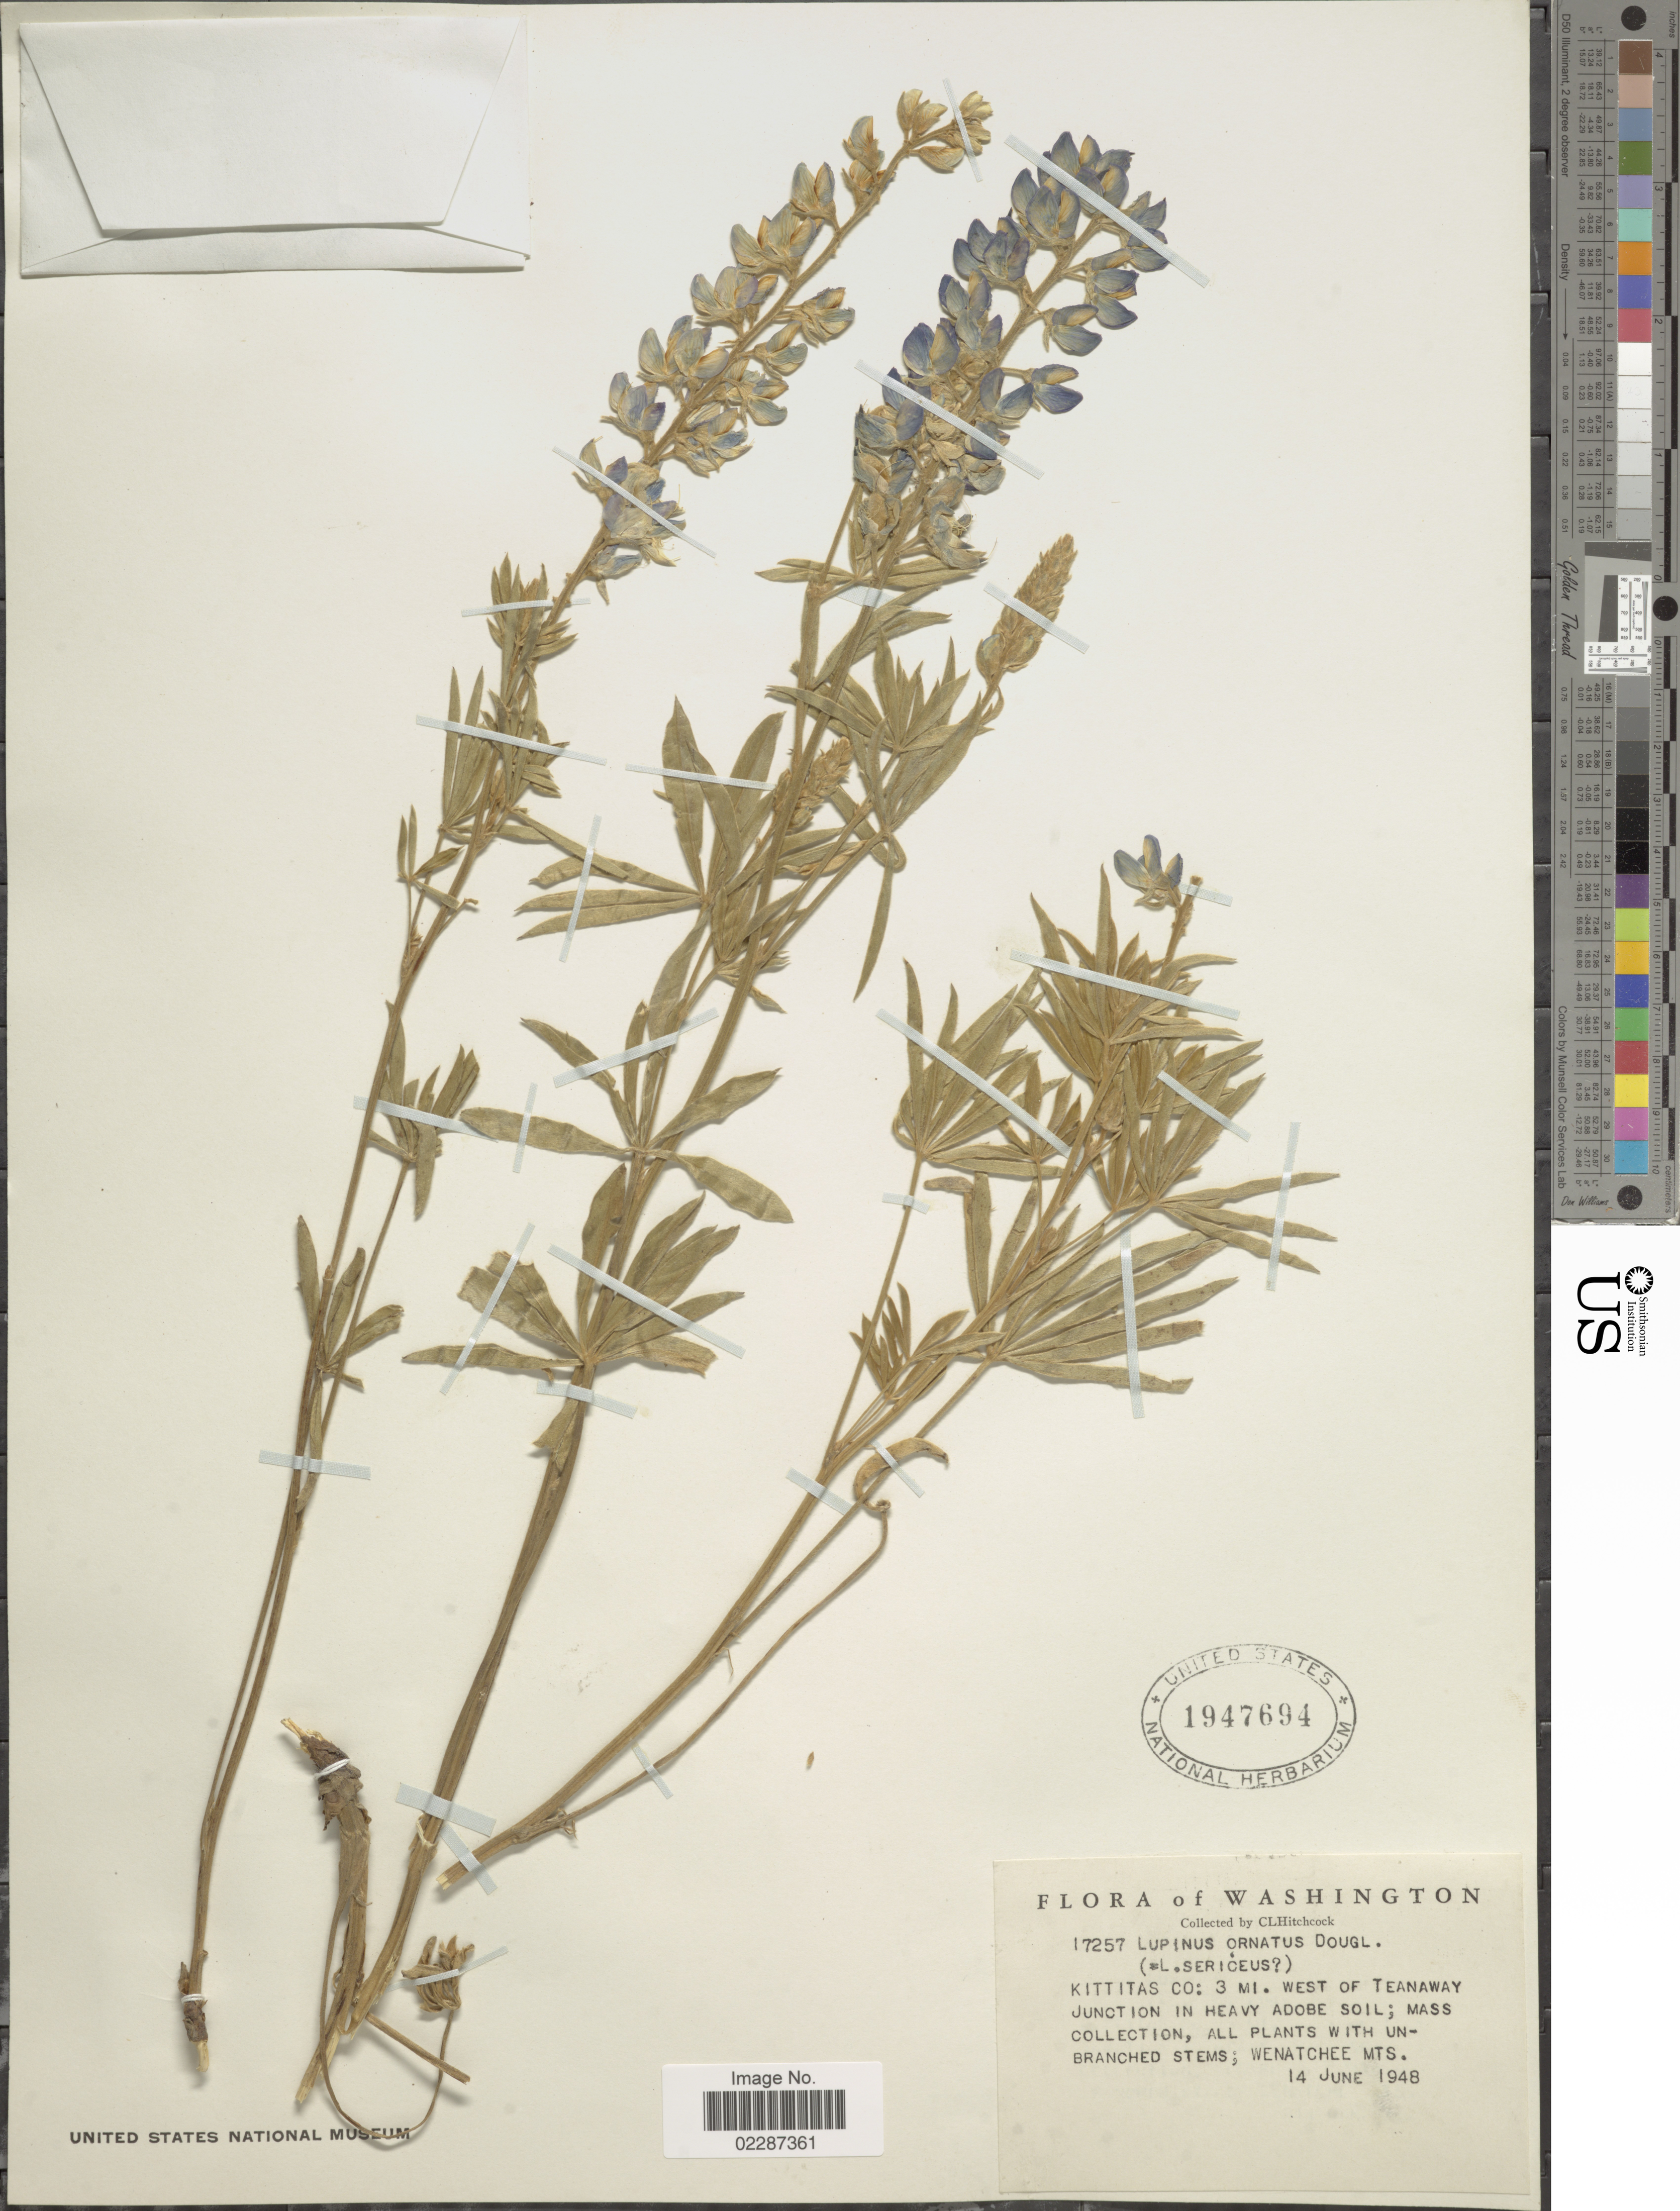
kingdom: Plantae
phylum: Tracheophyta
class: Magnoliopsida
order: Fabales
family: Fabaceae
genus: Lupinus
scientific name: Lupinus sericeus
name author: Pursh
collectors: C. L. Hitchcock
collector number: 17257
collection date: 1948-06-14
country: United States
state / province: Washington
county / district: Kittitas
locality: Kittitas Co.: 3 mi West of Teanaway junction in heavy adobe soil, Wenatchee Mts.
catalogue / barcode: US 1947694